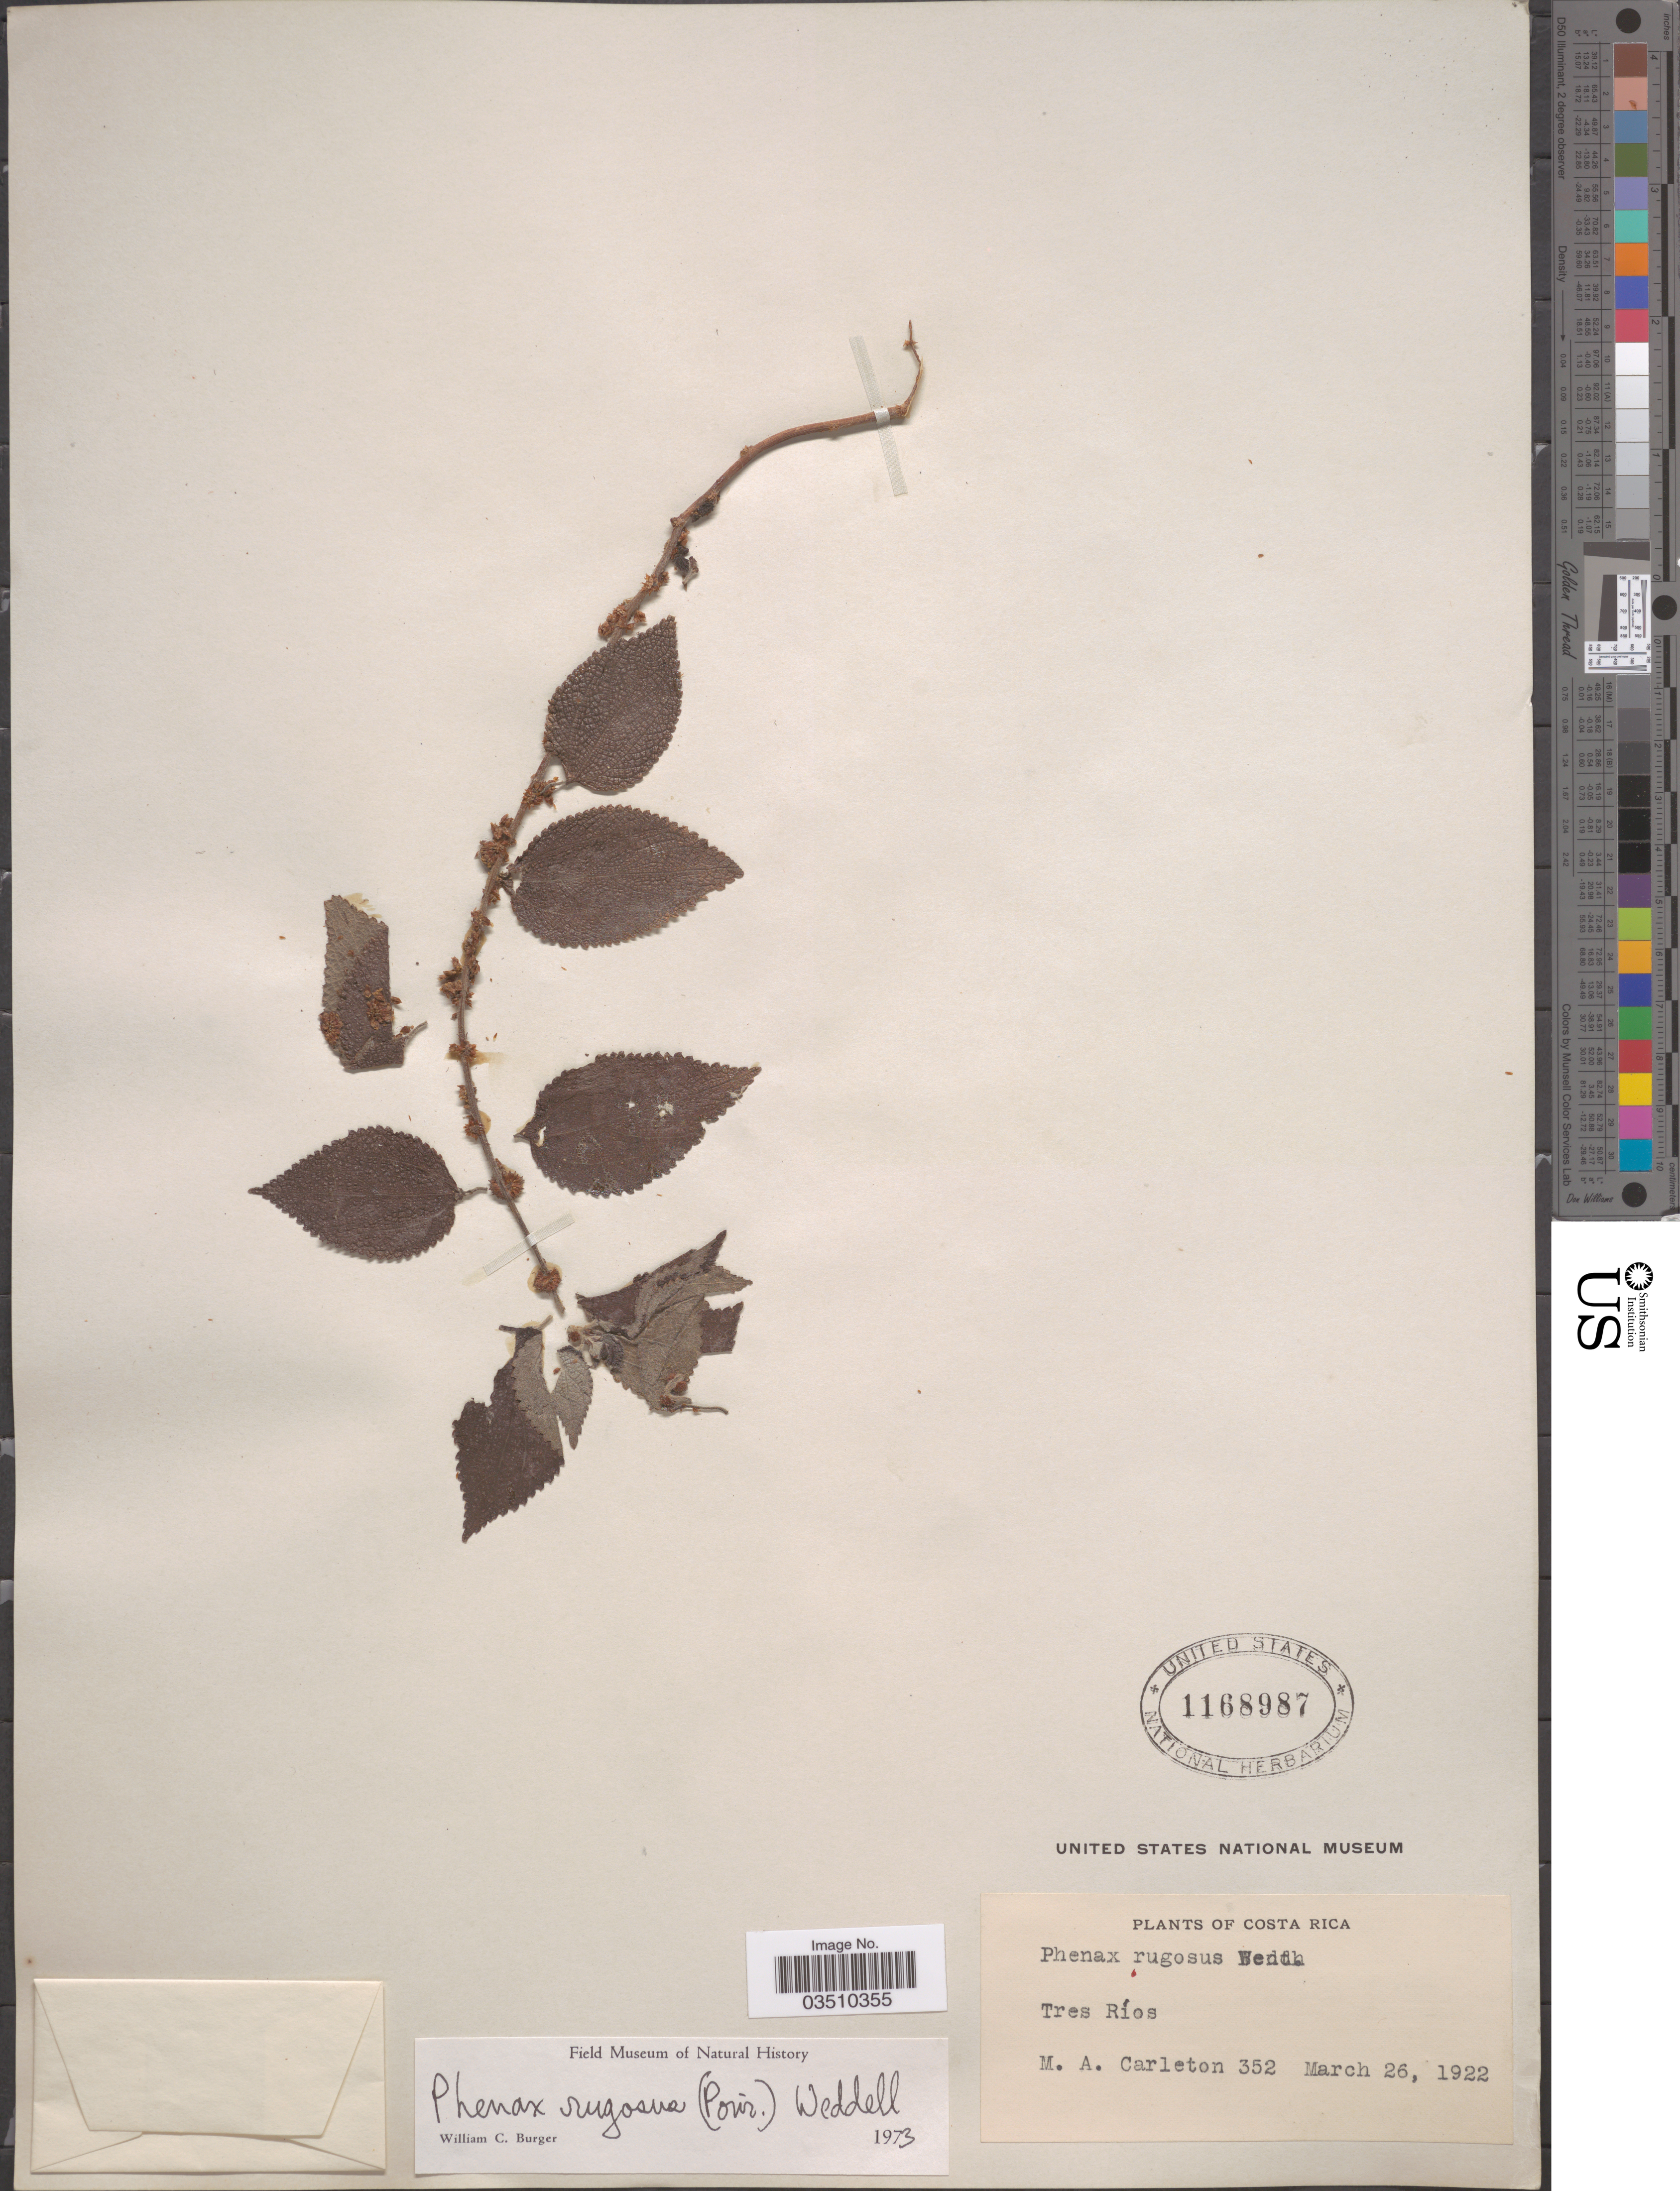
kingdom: Plantae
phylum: Tracheophyta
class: Magnoliopsida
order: Rosales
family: Urticaceae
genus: Phenax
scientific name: Phenax rugosus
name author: (Poir.) Wedd.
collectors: M. A. Carleton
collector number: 352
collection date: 1922-03-26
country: Costa Rica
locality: Tres Ríos.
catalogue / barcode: US 1168987